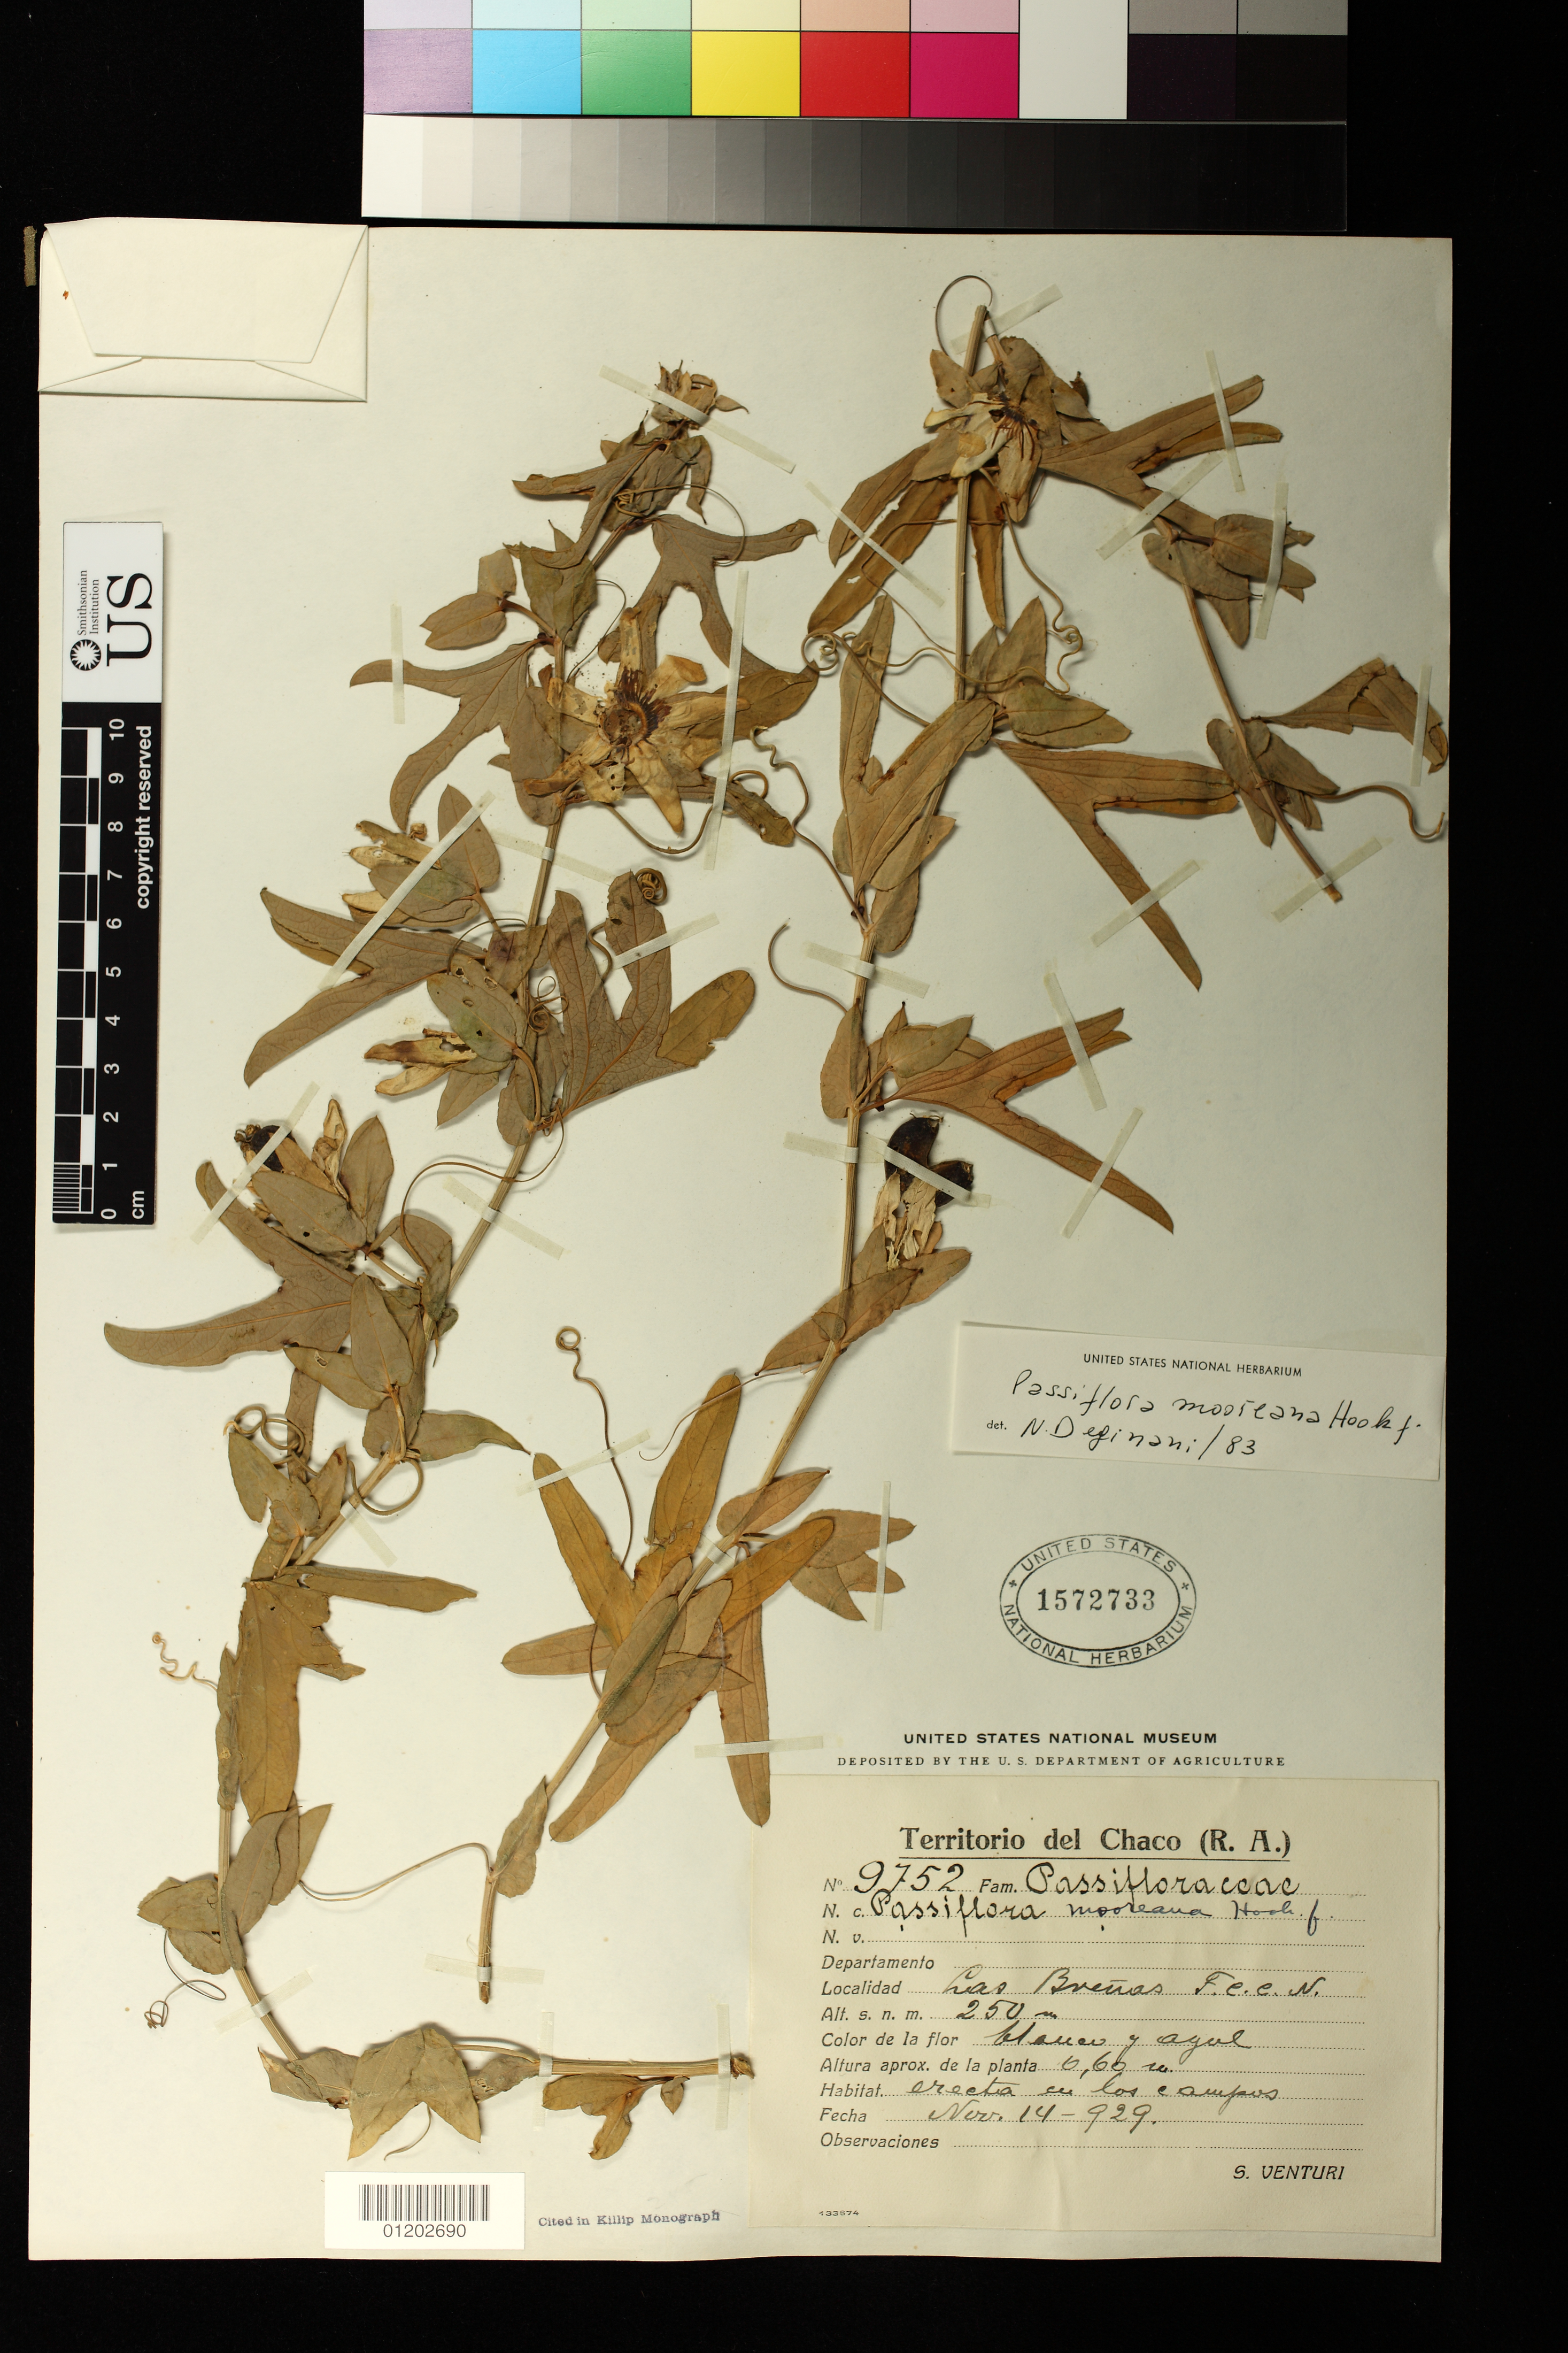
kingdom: Plantae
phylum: Tracheophyta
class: Magnoliopsida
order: Malpighiales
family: Passifloraceae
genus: Passiflora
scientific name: Passiflora mooreana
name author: Hook. f.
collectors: S. Venturi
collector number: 9752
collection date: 1929-11-14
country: Argentina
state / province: Chaco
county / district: Nueve de Julio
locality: Las Breñas F.E.E.N.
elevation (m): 250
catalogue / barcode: US 1572733